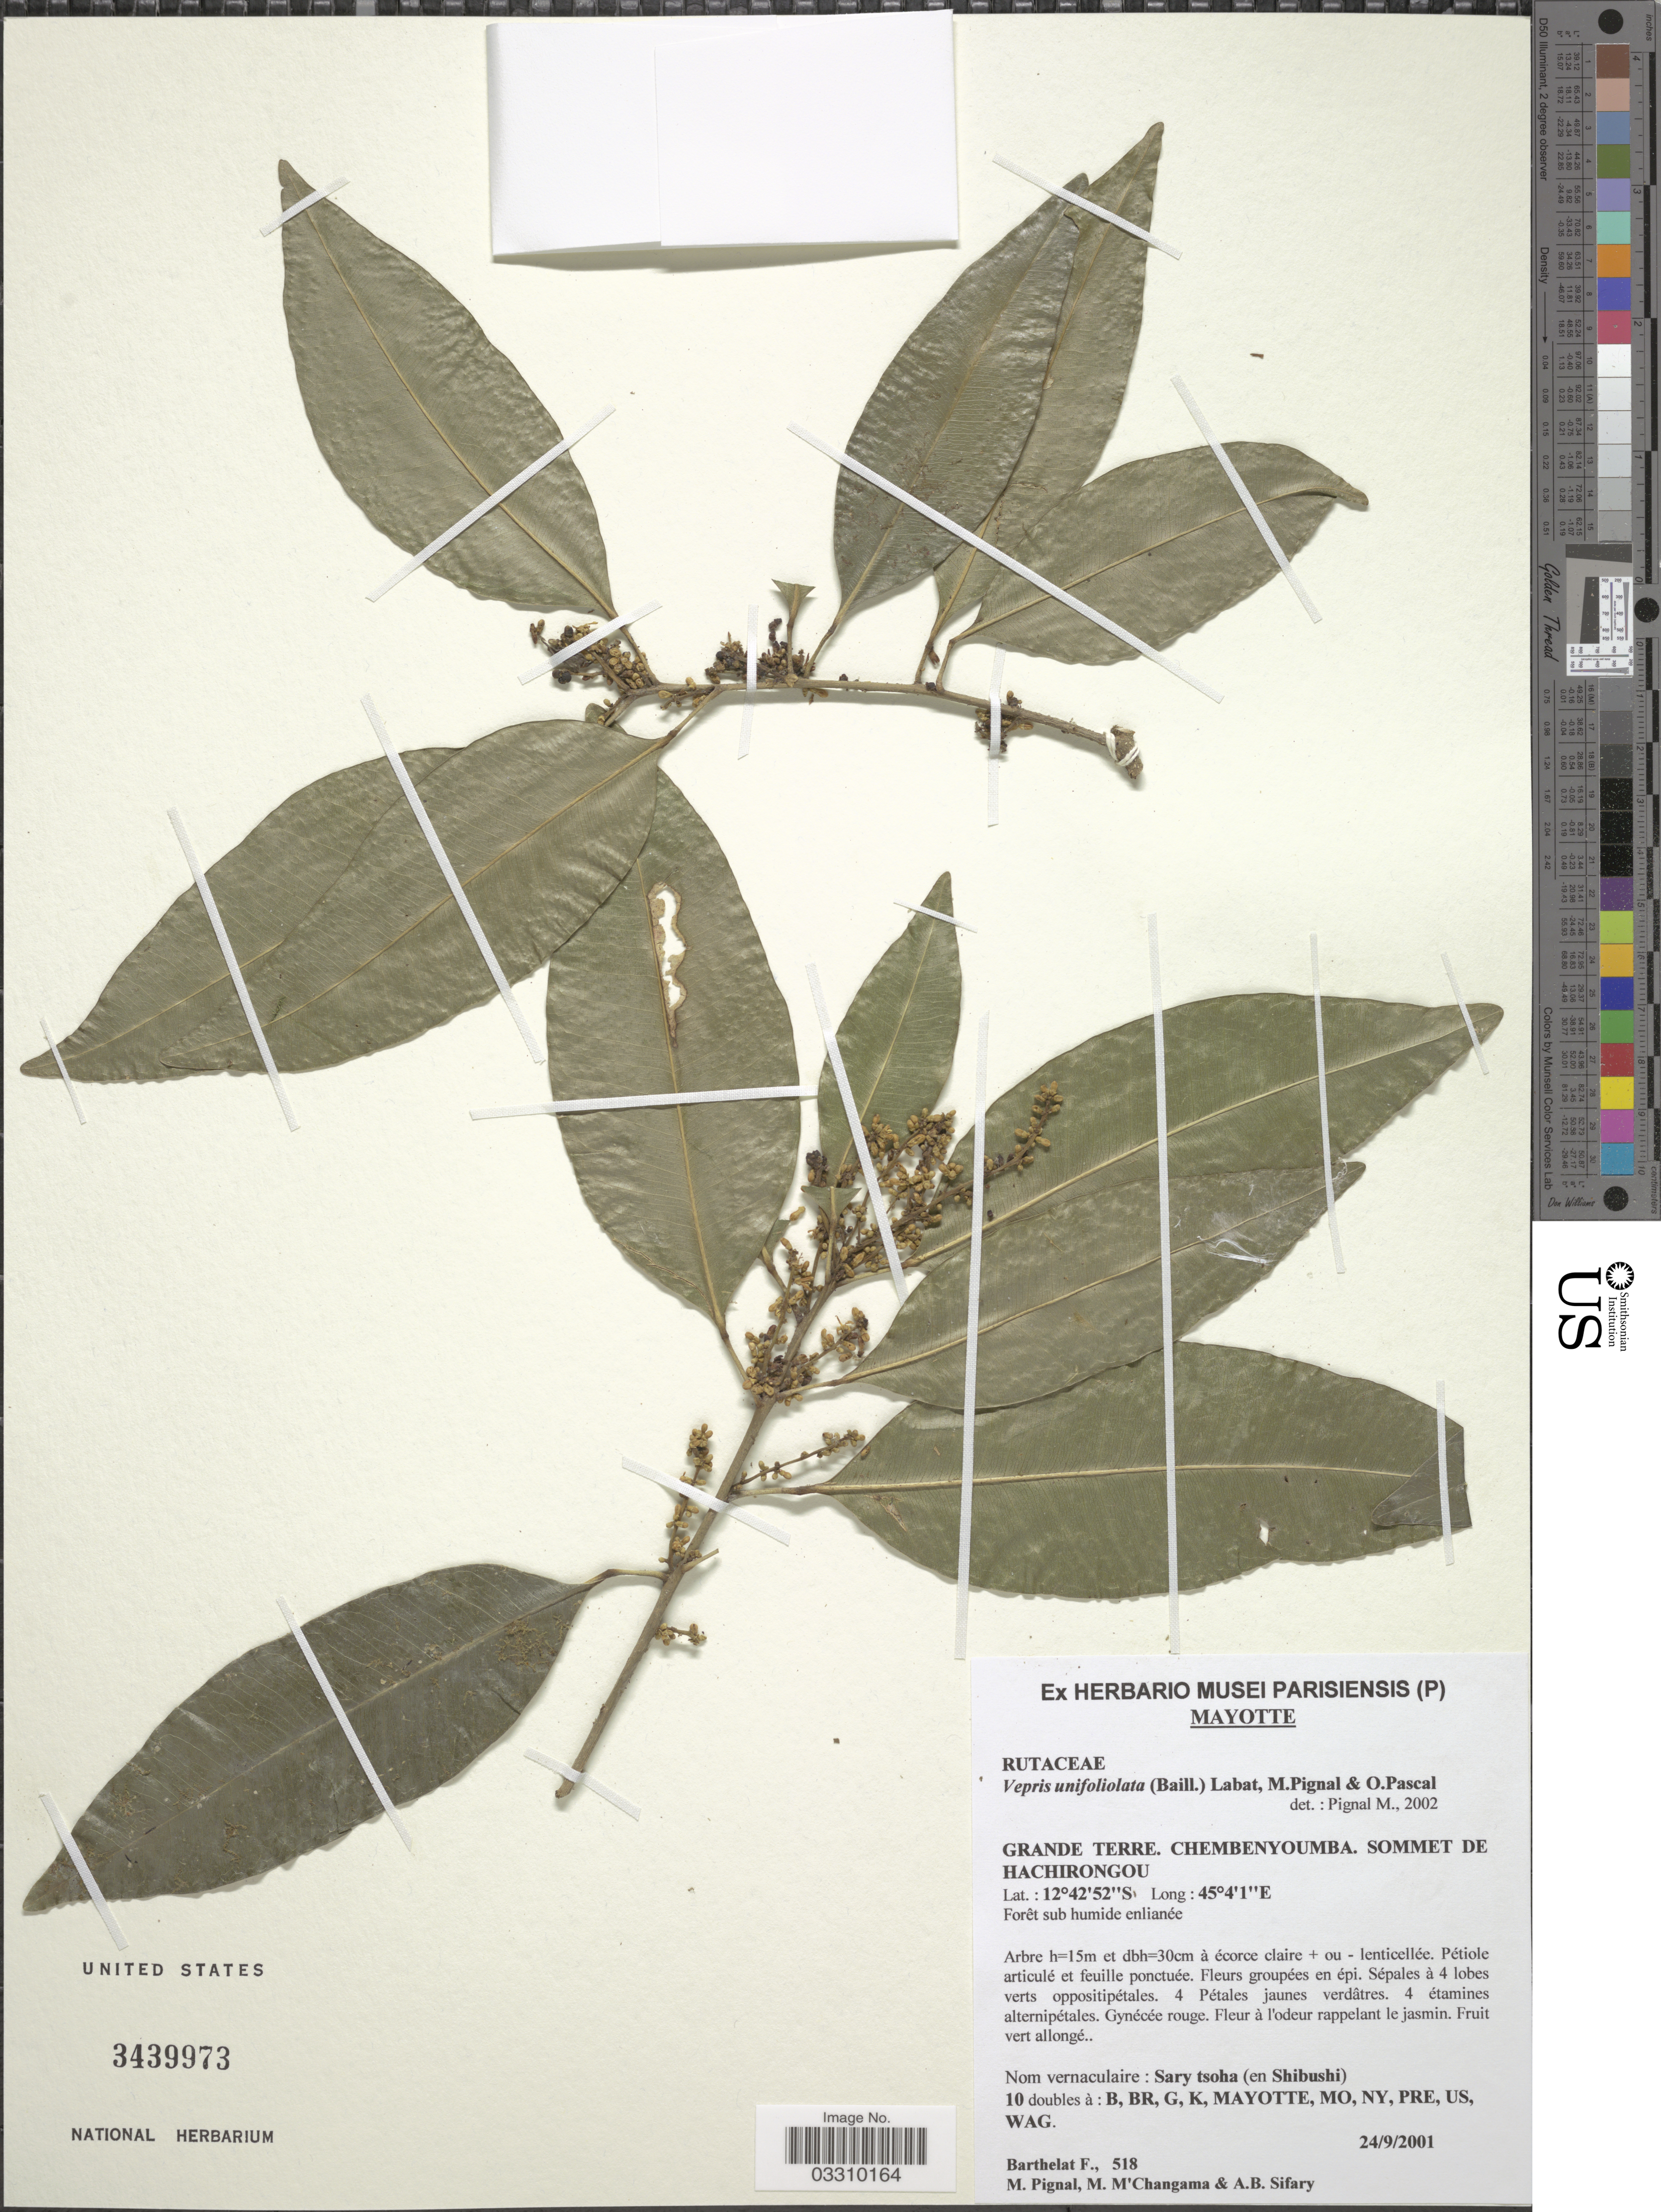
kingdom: Plantae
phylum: Tracheophyta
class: Magnoliopsida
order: Sapindales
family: Rutaceae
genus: Vepris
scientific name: Vepris unifoliolata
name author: (Baill.) Labat et al.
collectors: F. Barthelat, M. Pignal, M. M'Changama & A. Sifary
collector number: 518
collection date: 2001-09-24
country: Guadeloupe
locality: Grande Terre. Chembenyoumba. Sommet de Hachirongou.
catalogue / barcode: US 3439973